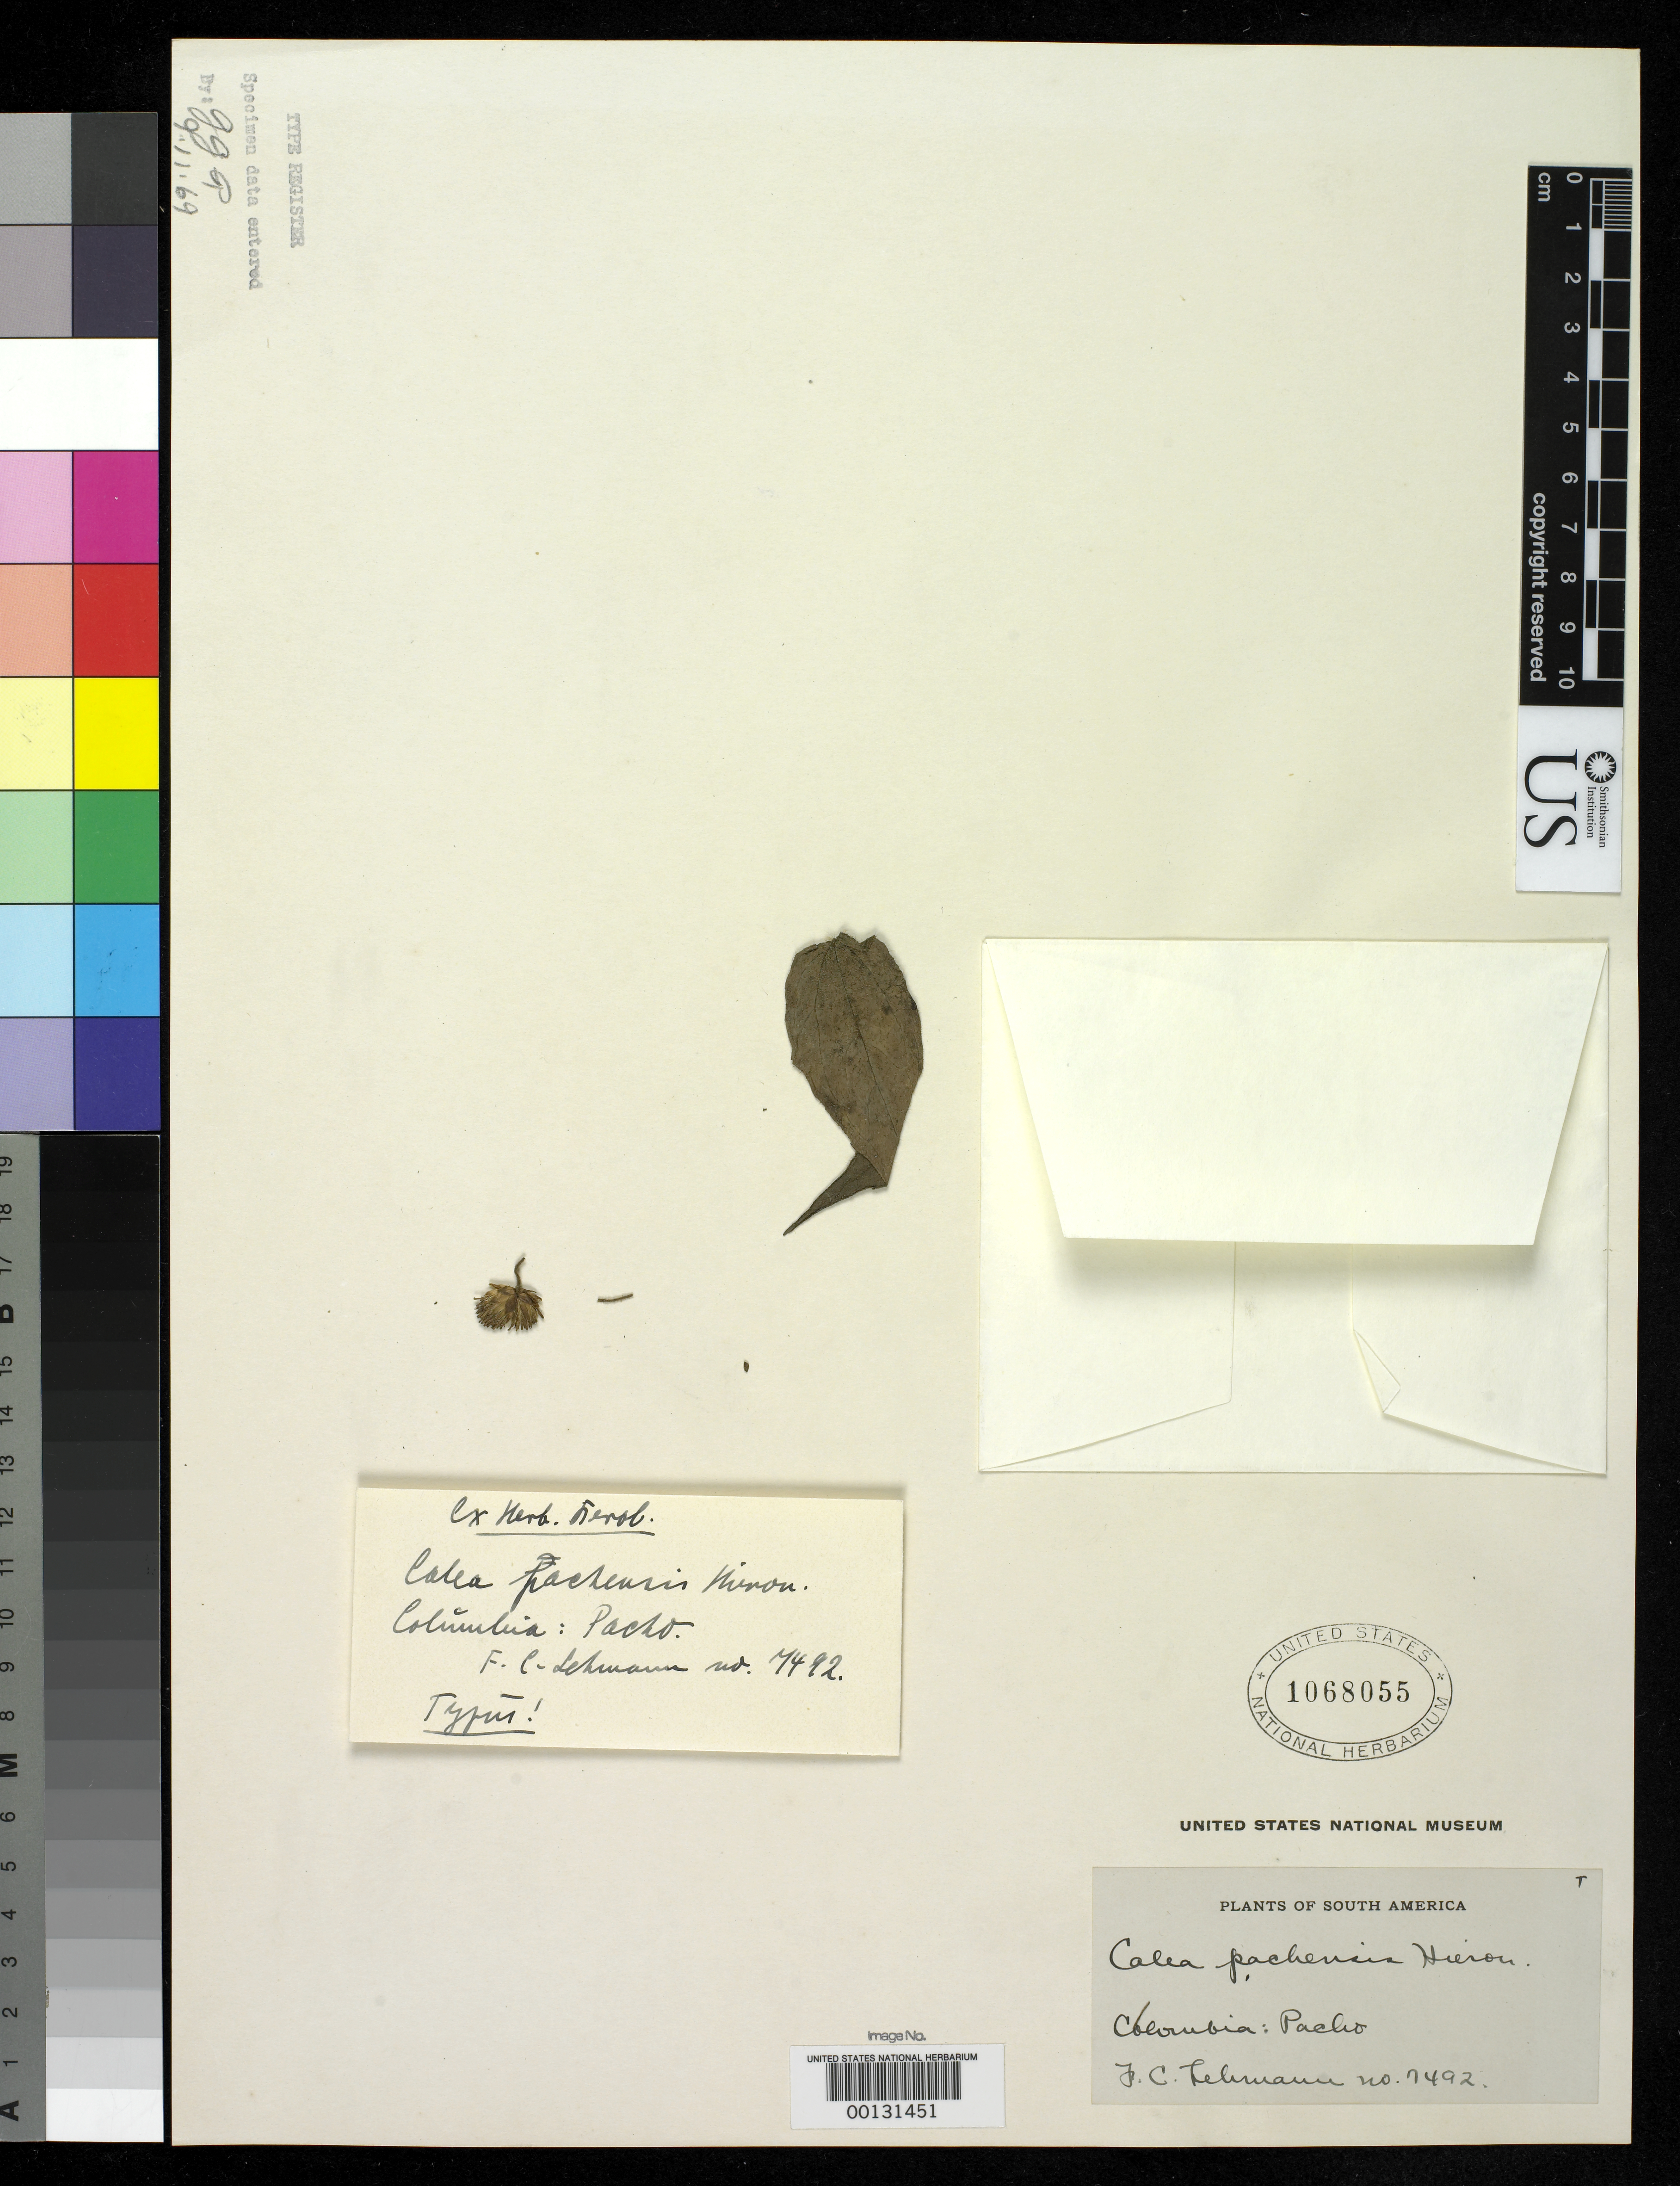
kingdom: Plantae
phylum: Tracheophyta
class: Magnoliopsida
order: Asterales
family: Asteraceae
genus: Calea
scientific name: Calea pachensis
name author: Hieron.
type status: Type Collection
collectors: F. C. Lehmann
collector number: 7492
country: Colombia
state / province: Cundinamarca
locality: Pacho.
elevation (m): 1600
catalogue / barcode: US 1068055